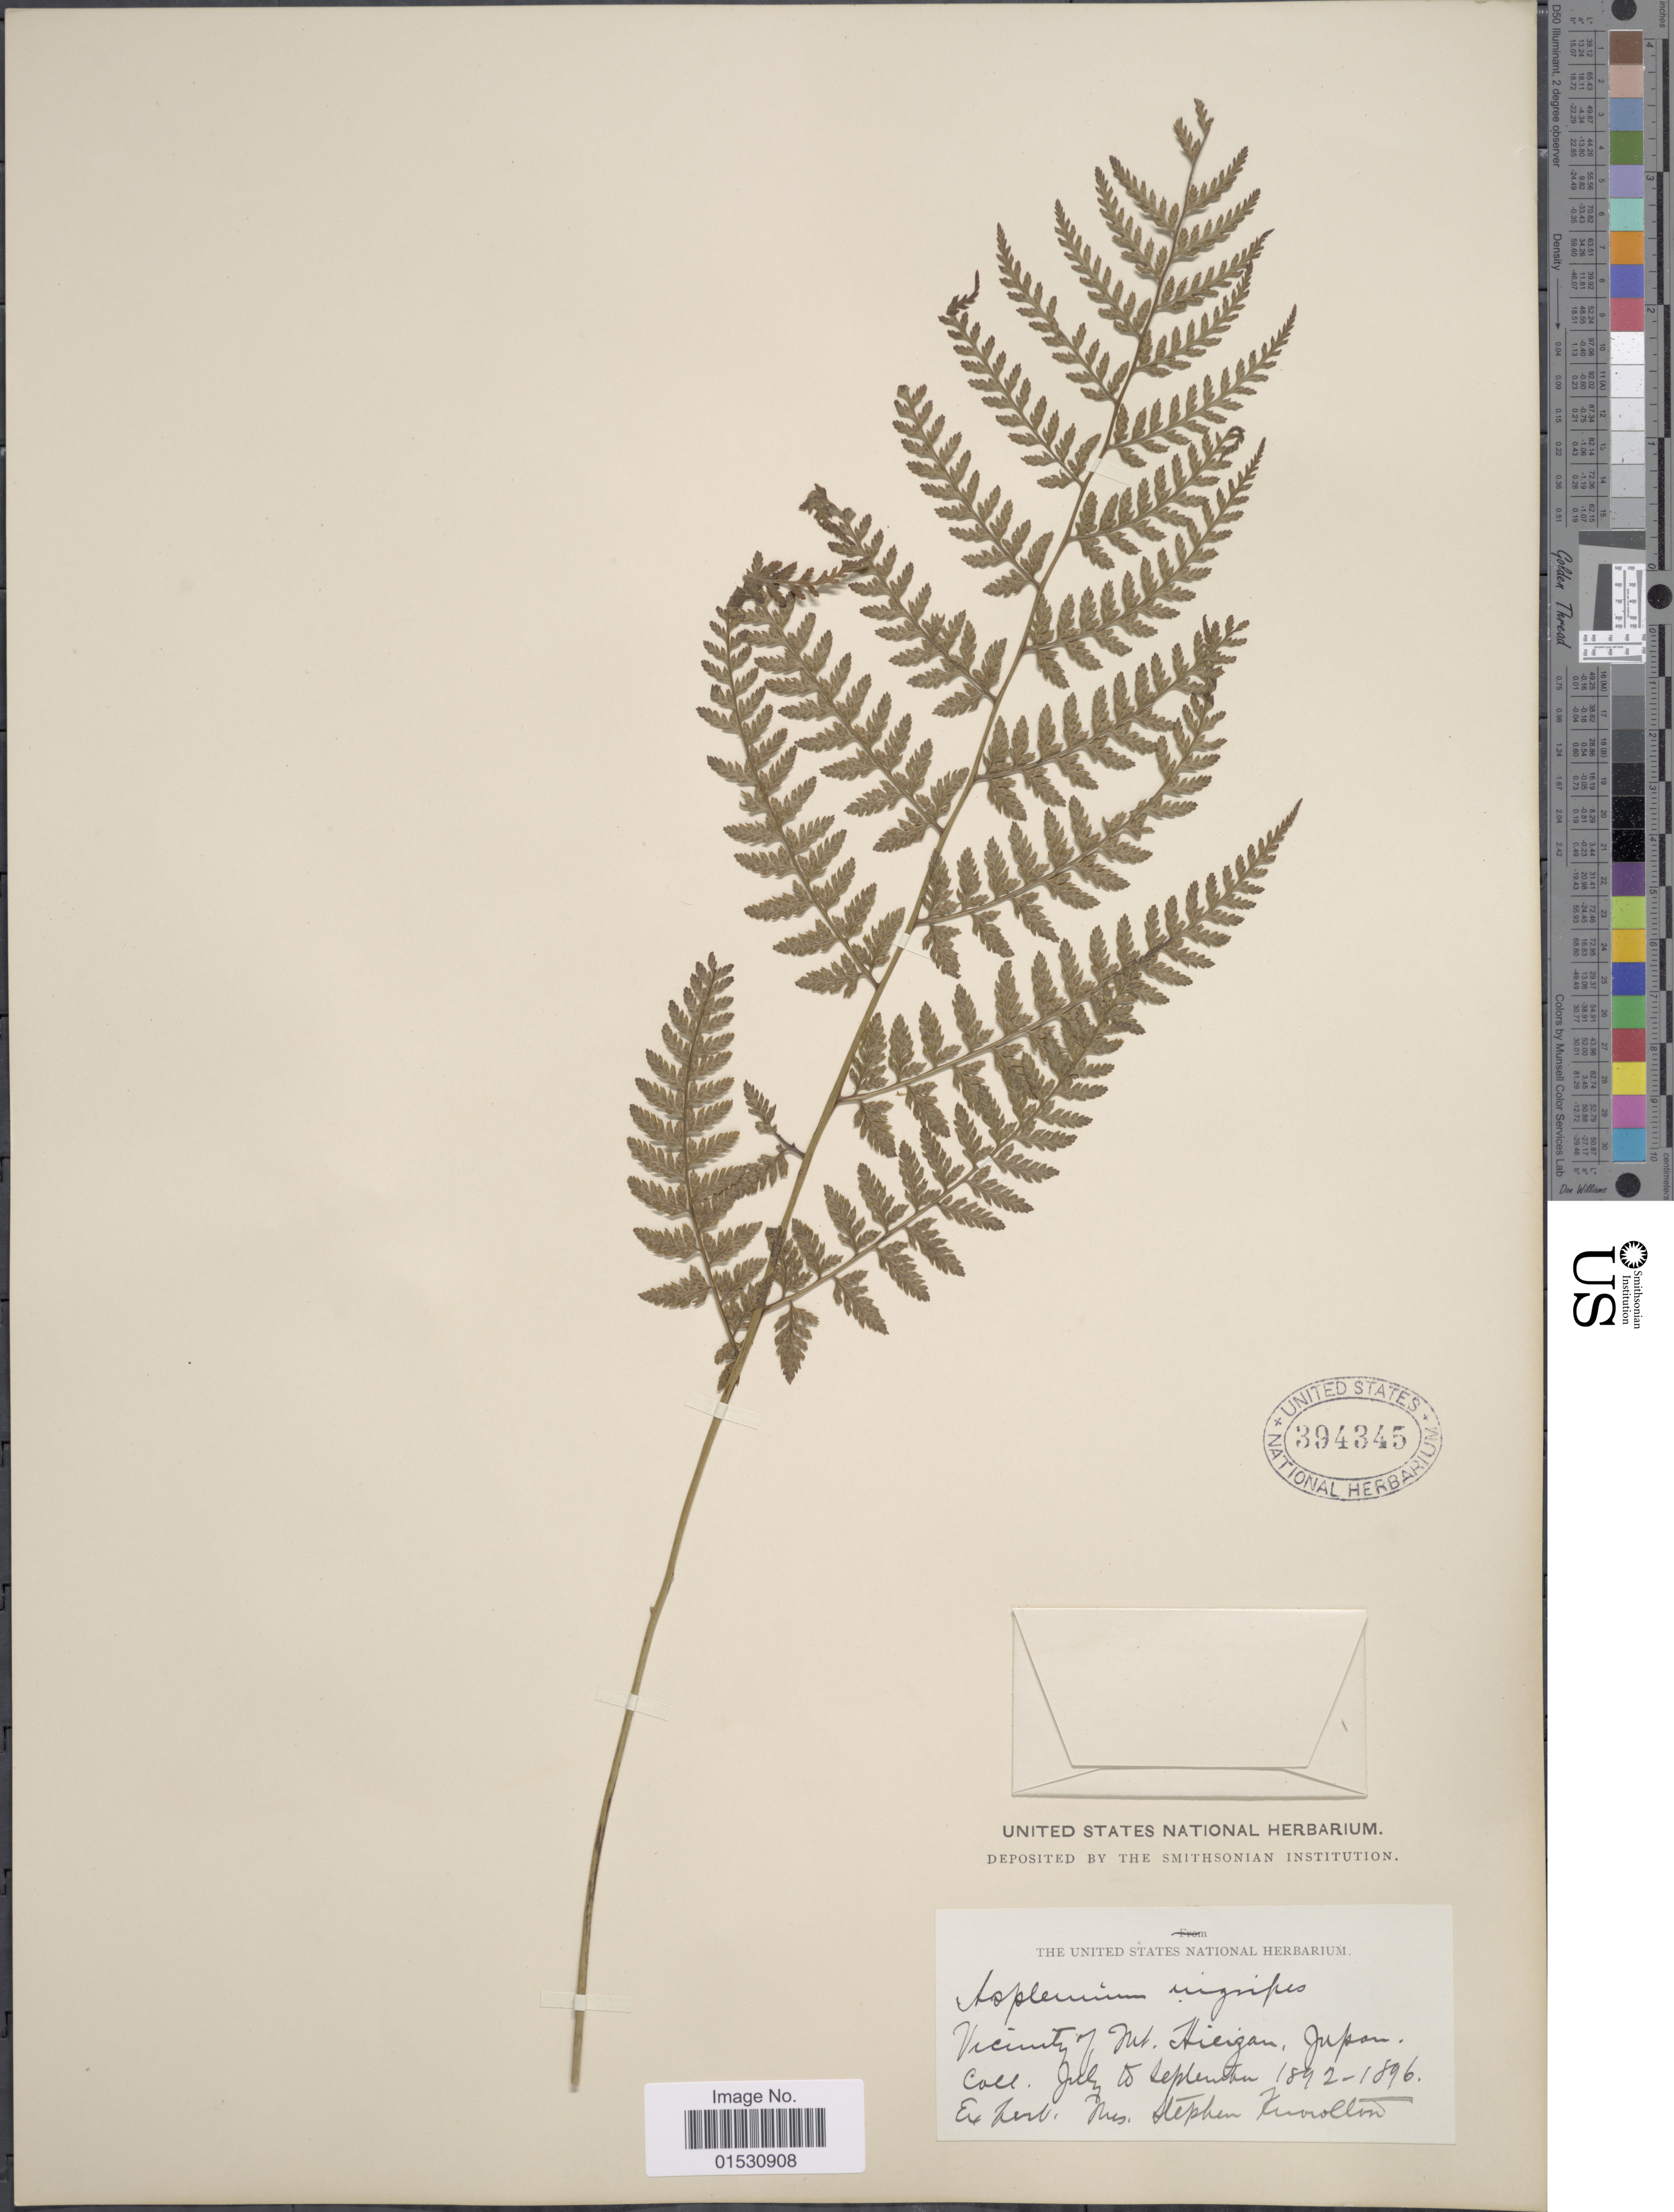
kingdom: Plantae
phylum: Tracheophyta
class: Polypodiopsida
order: Polypodiales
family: Athyriaceae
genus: Athyrium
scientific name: Athyrium nigripes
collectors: S. Knowlton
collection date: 1892/1896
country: Japan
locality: Vicinity of Mt. Hieizan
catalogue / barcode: US 394345